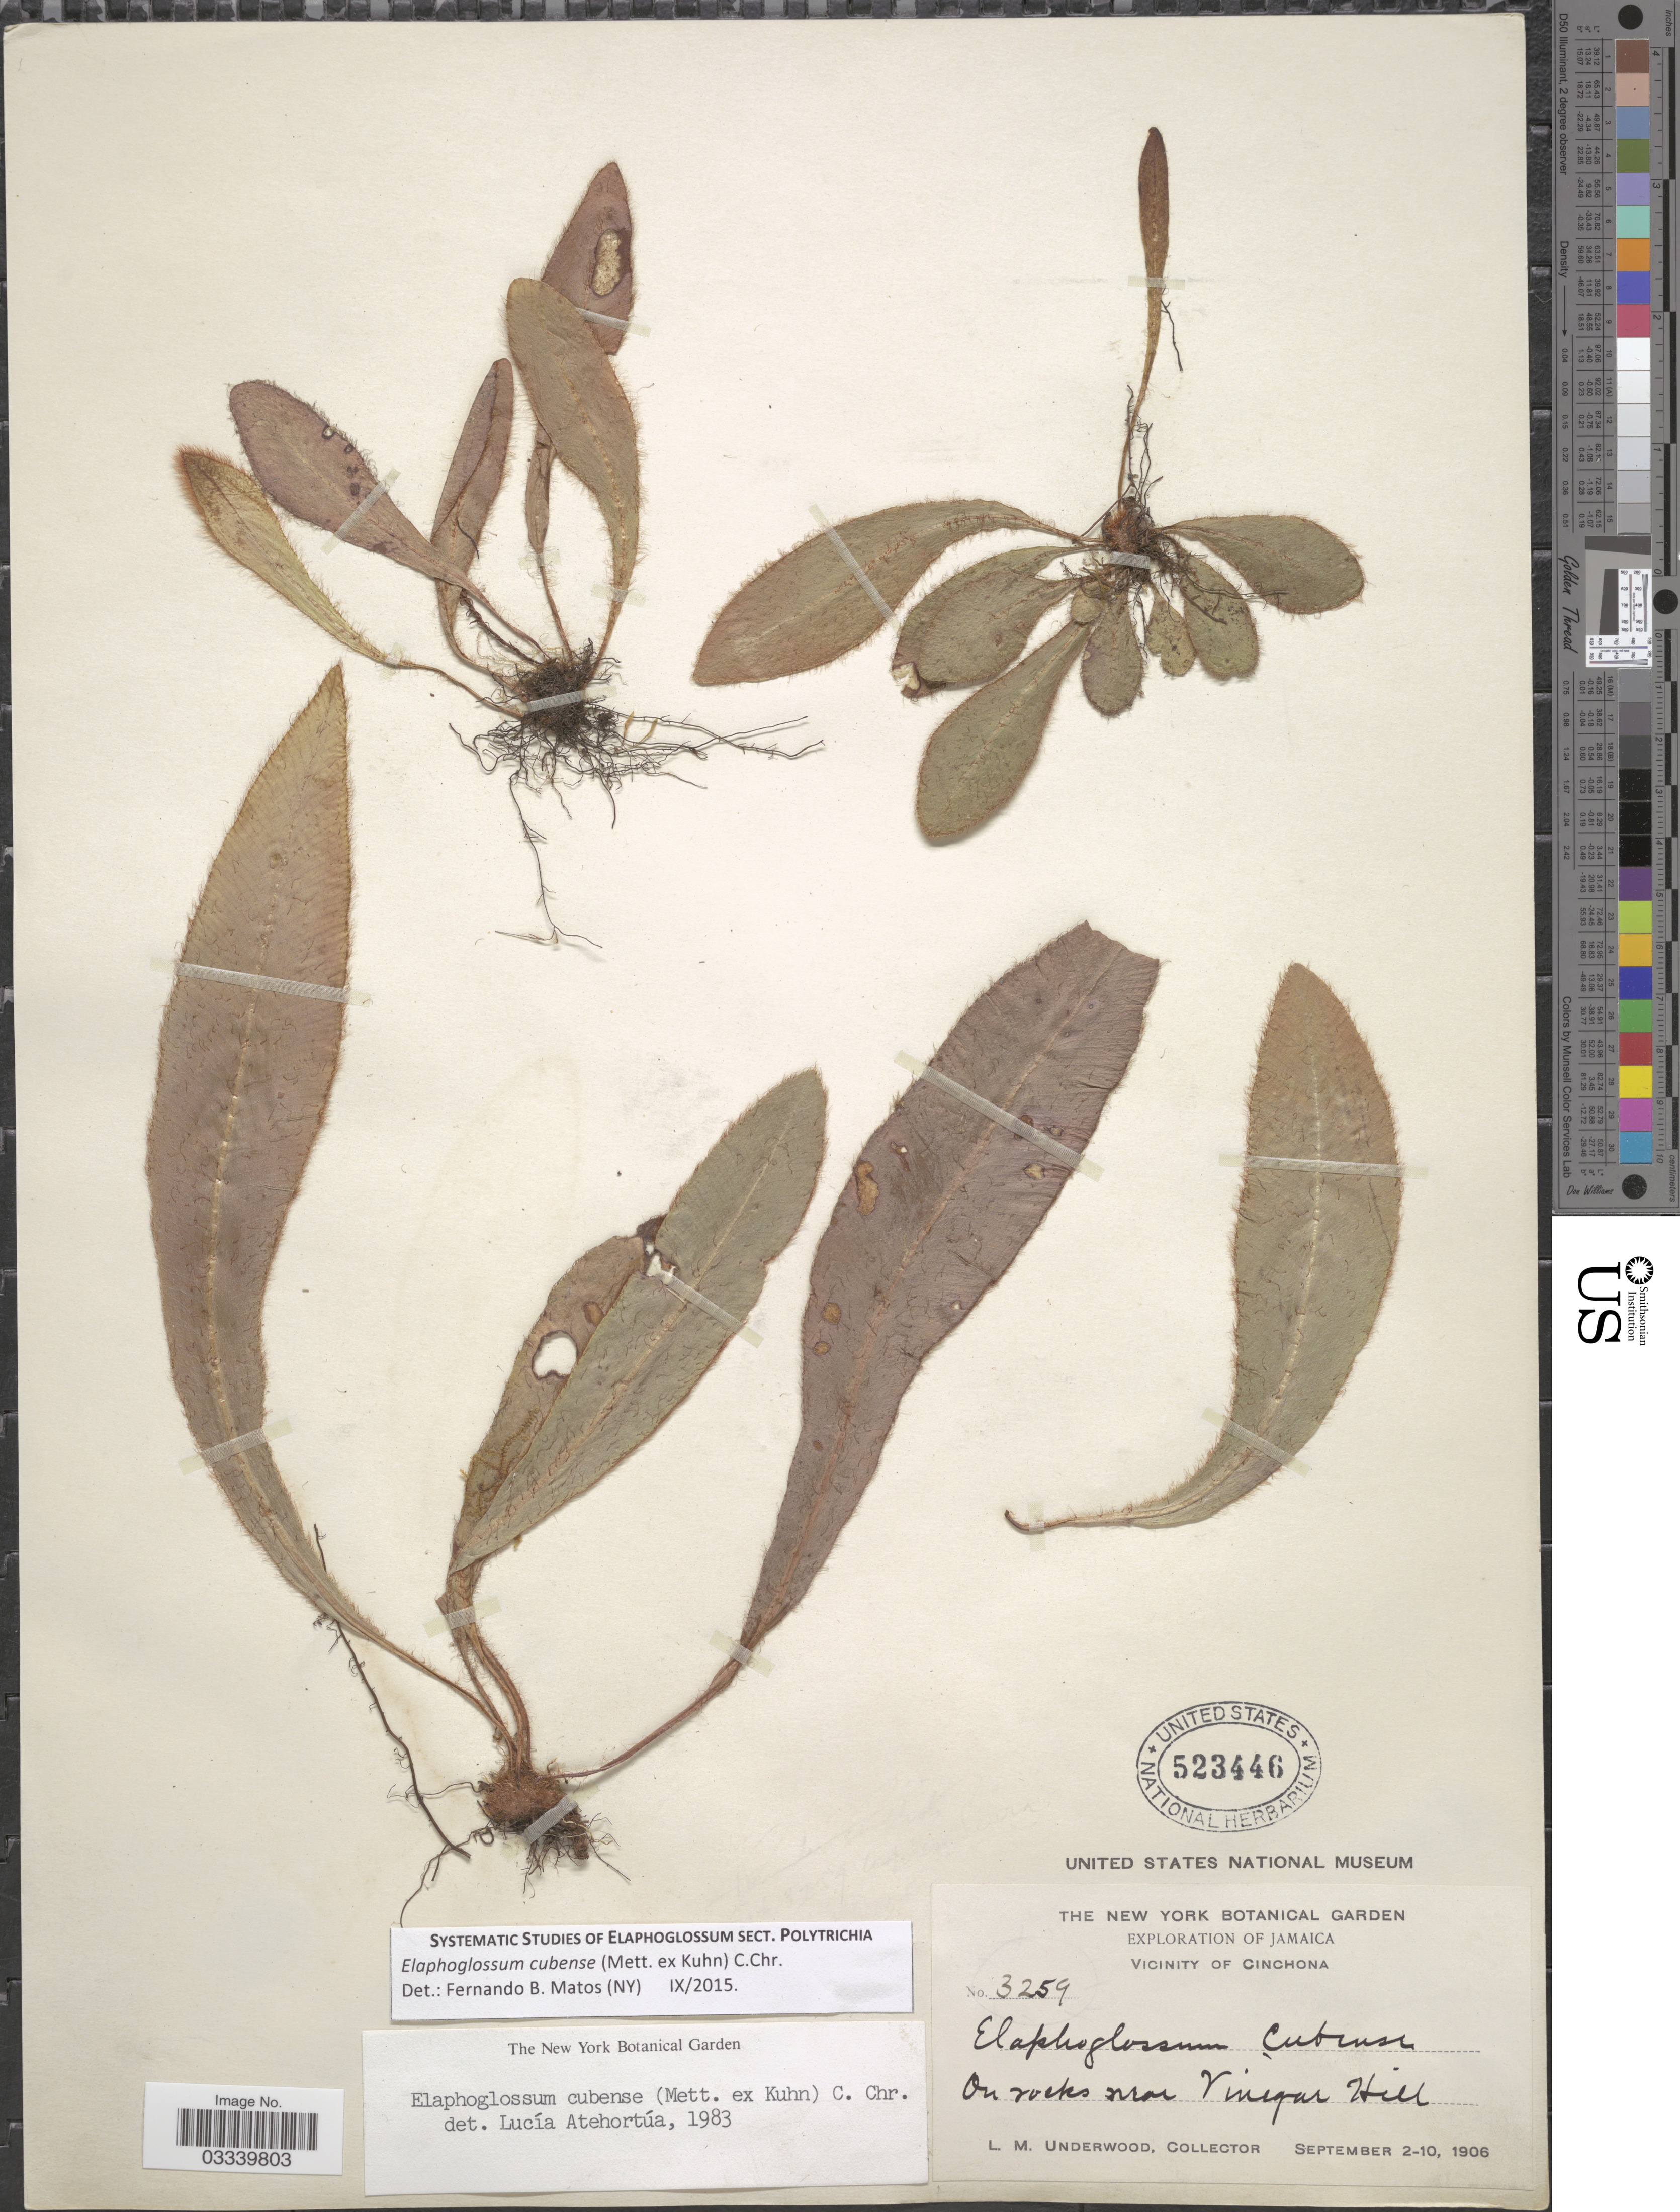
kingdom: Plantae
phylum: Tracheophyta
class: Polypodiopsida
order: Polypodiales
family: Dryopteridaceae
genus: Elaphoglossum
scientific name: Elaphoglossum cubense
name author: (Mett. ex Kuhn) C. Chr.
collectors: L. M. Underwood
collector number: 3259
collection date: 1906-09-02/1906-09-10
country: Cuba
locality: Vicinity of Cinchona. On rocks near Vinegar Hill.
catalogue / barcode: US 523446